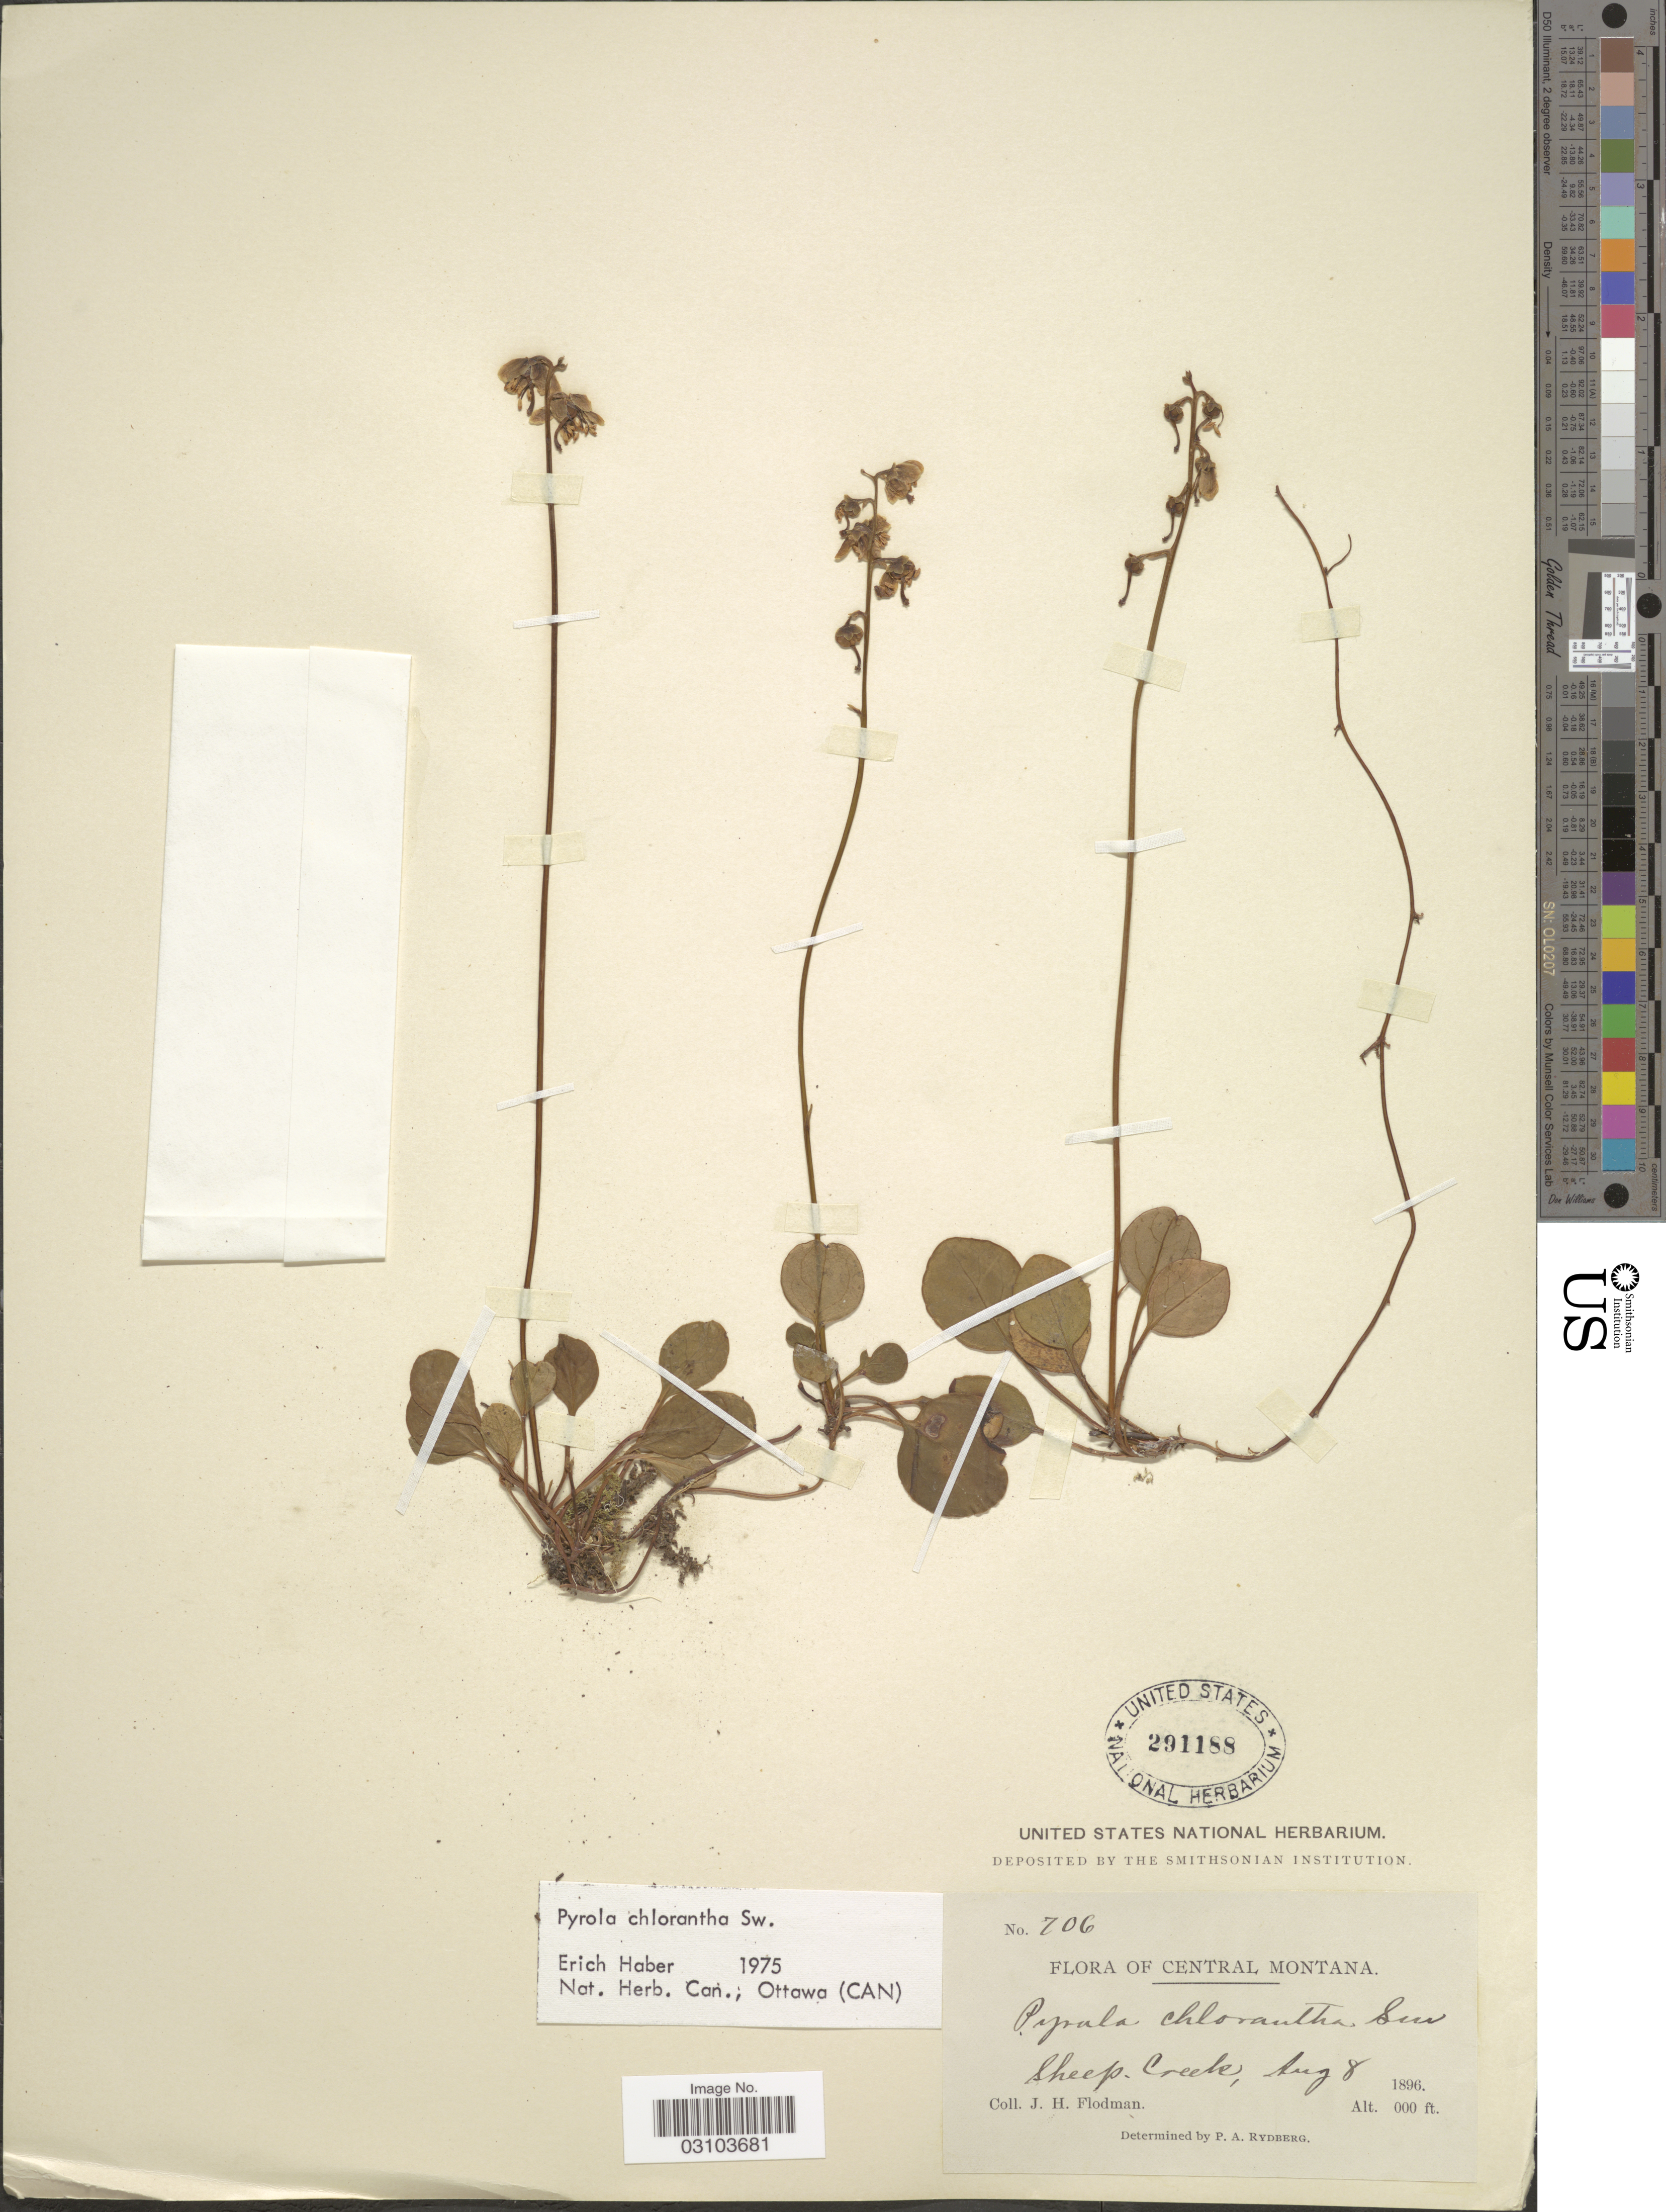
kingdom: Plantae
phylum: Tracheophyta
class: Magnoliopsida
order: Ericales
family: Ericaceae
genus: Pyrola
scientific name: Pyrola chlorantha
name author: Schweigg.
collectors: J. Flodman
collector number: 706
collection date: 1896-08-08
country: United States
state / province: Montana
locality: Central Montana. Sheep Creek.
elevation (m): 0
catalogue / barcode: US 291188